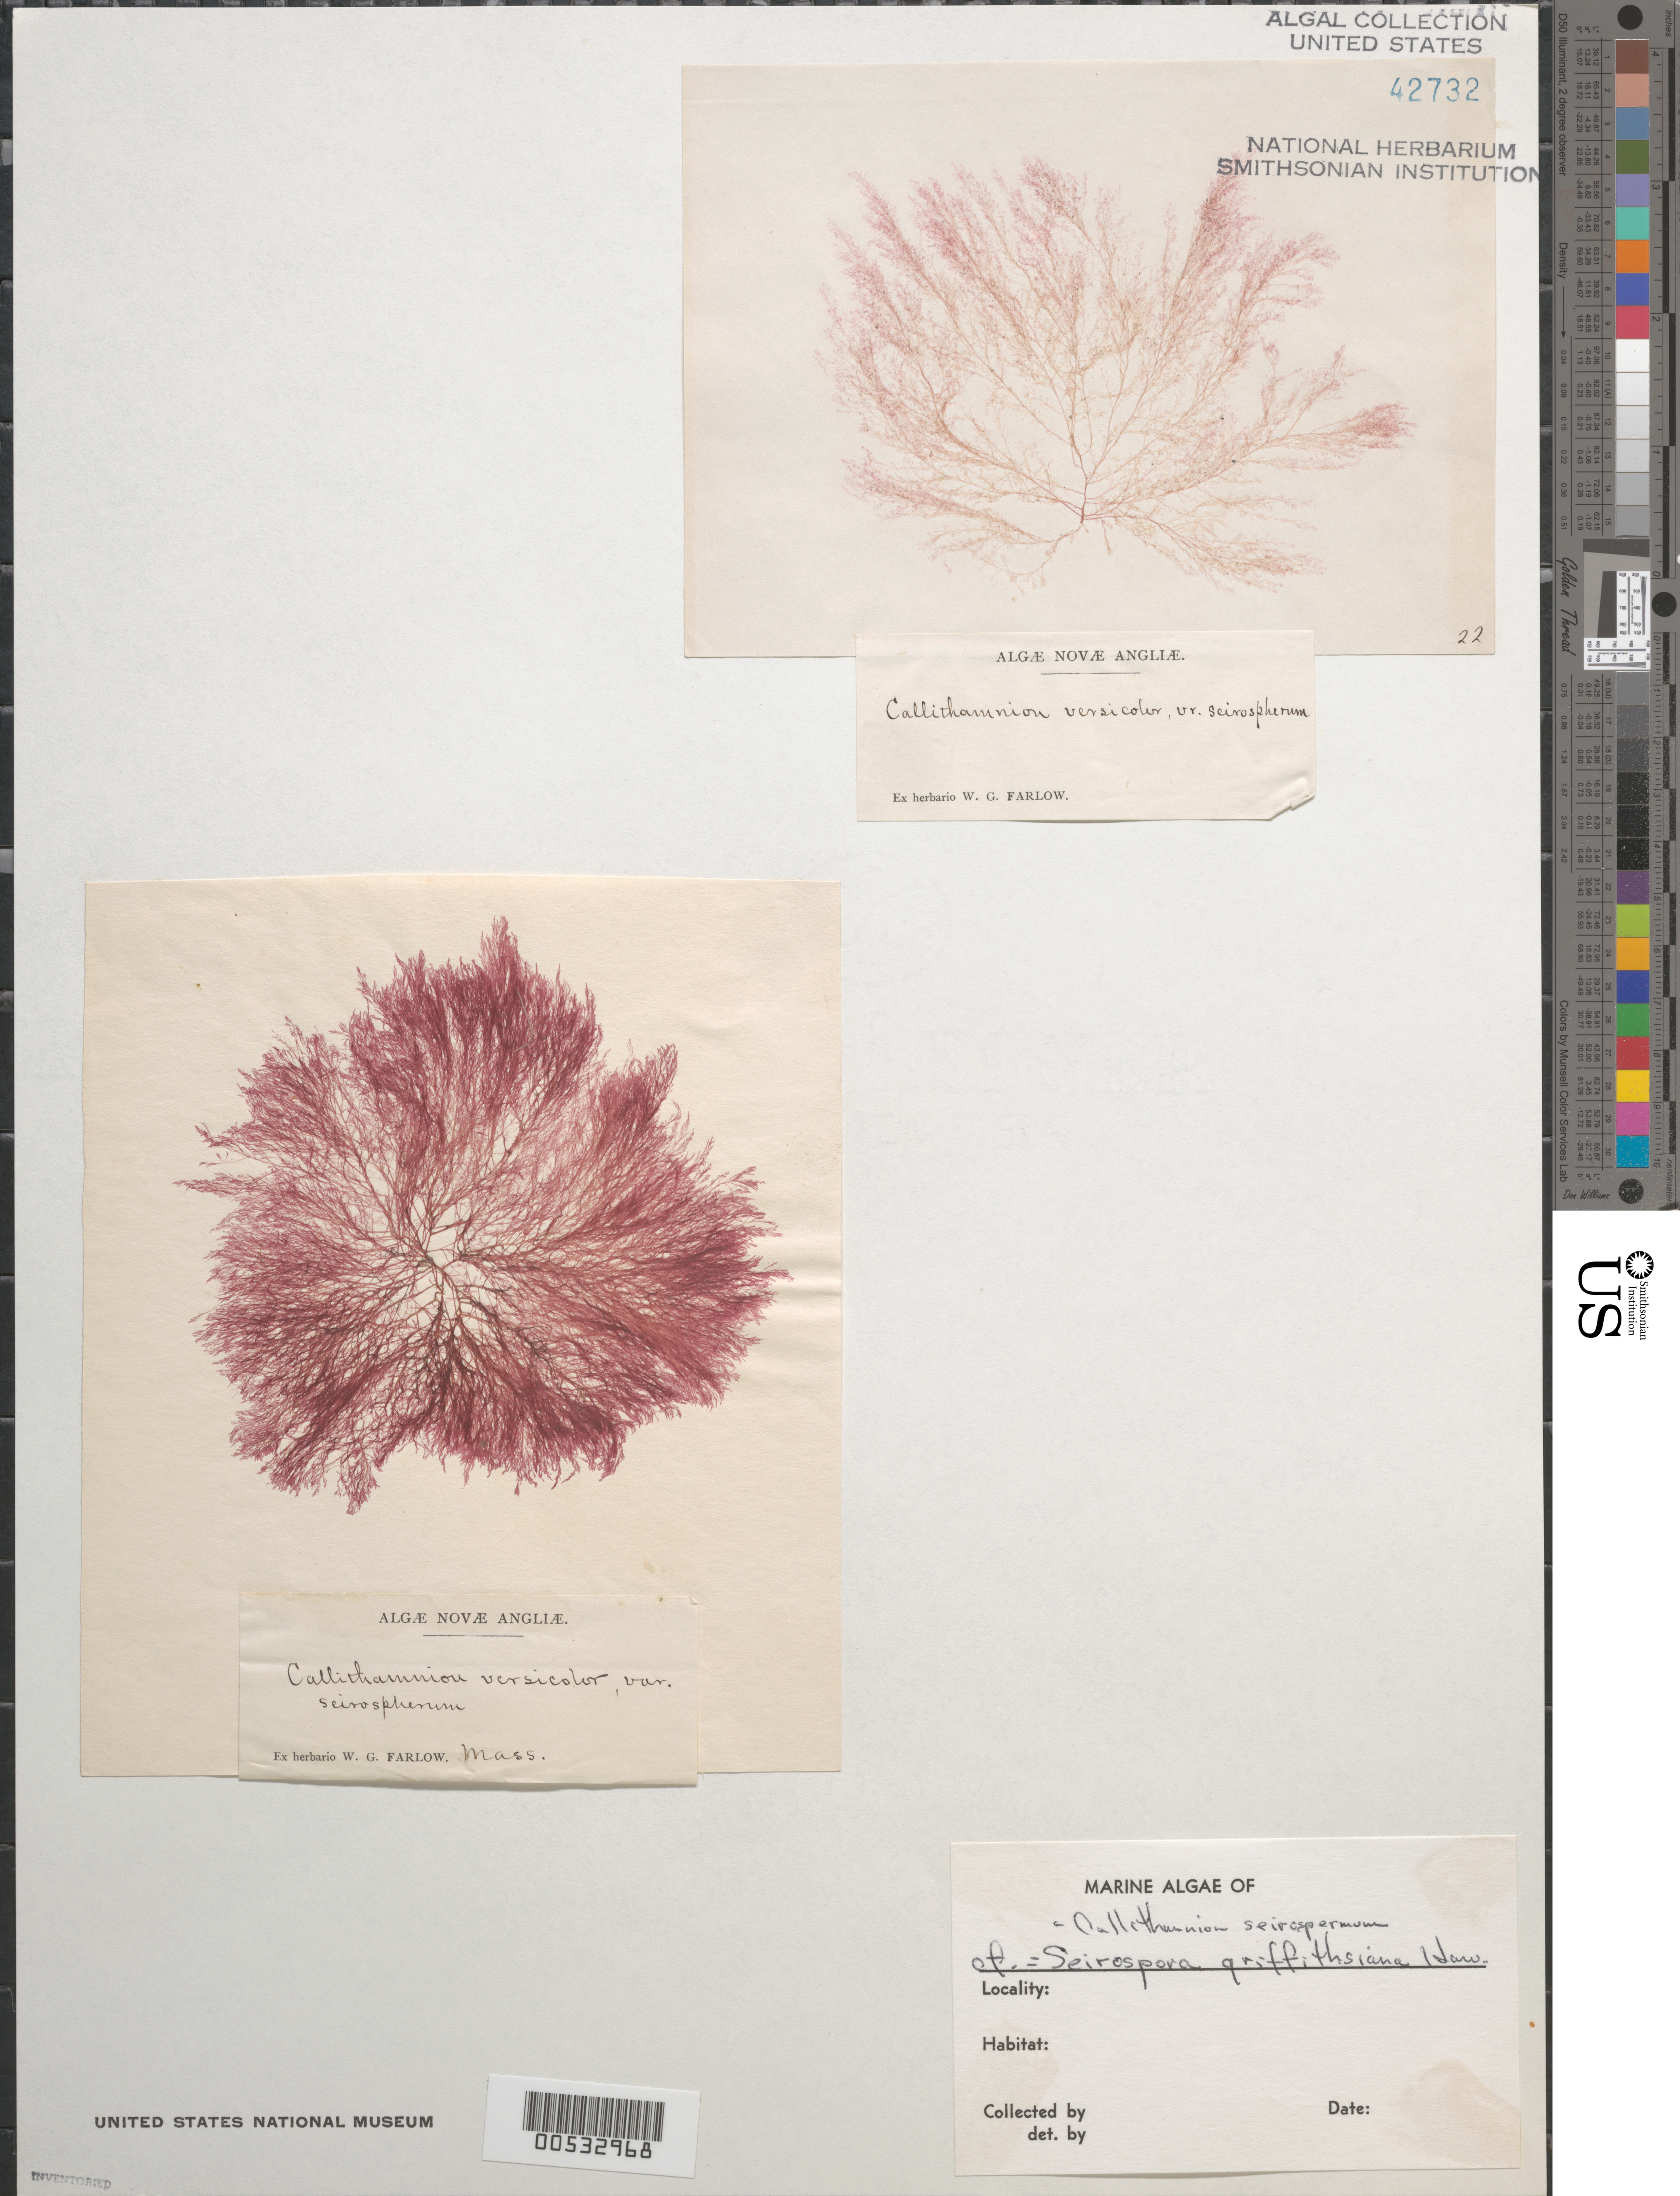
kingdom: Plantae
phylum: Rhodophyta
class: Florideophyceae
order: Ceramiales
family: Callithamniaceae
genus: Seirospora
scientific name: Seirospora griffithsiana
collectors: W. Farlow (Herbarium)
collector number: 22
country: United States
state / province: Massachusetts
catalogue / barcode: US 42732